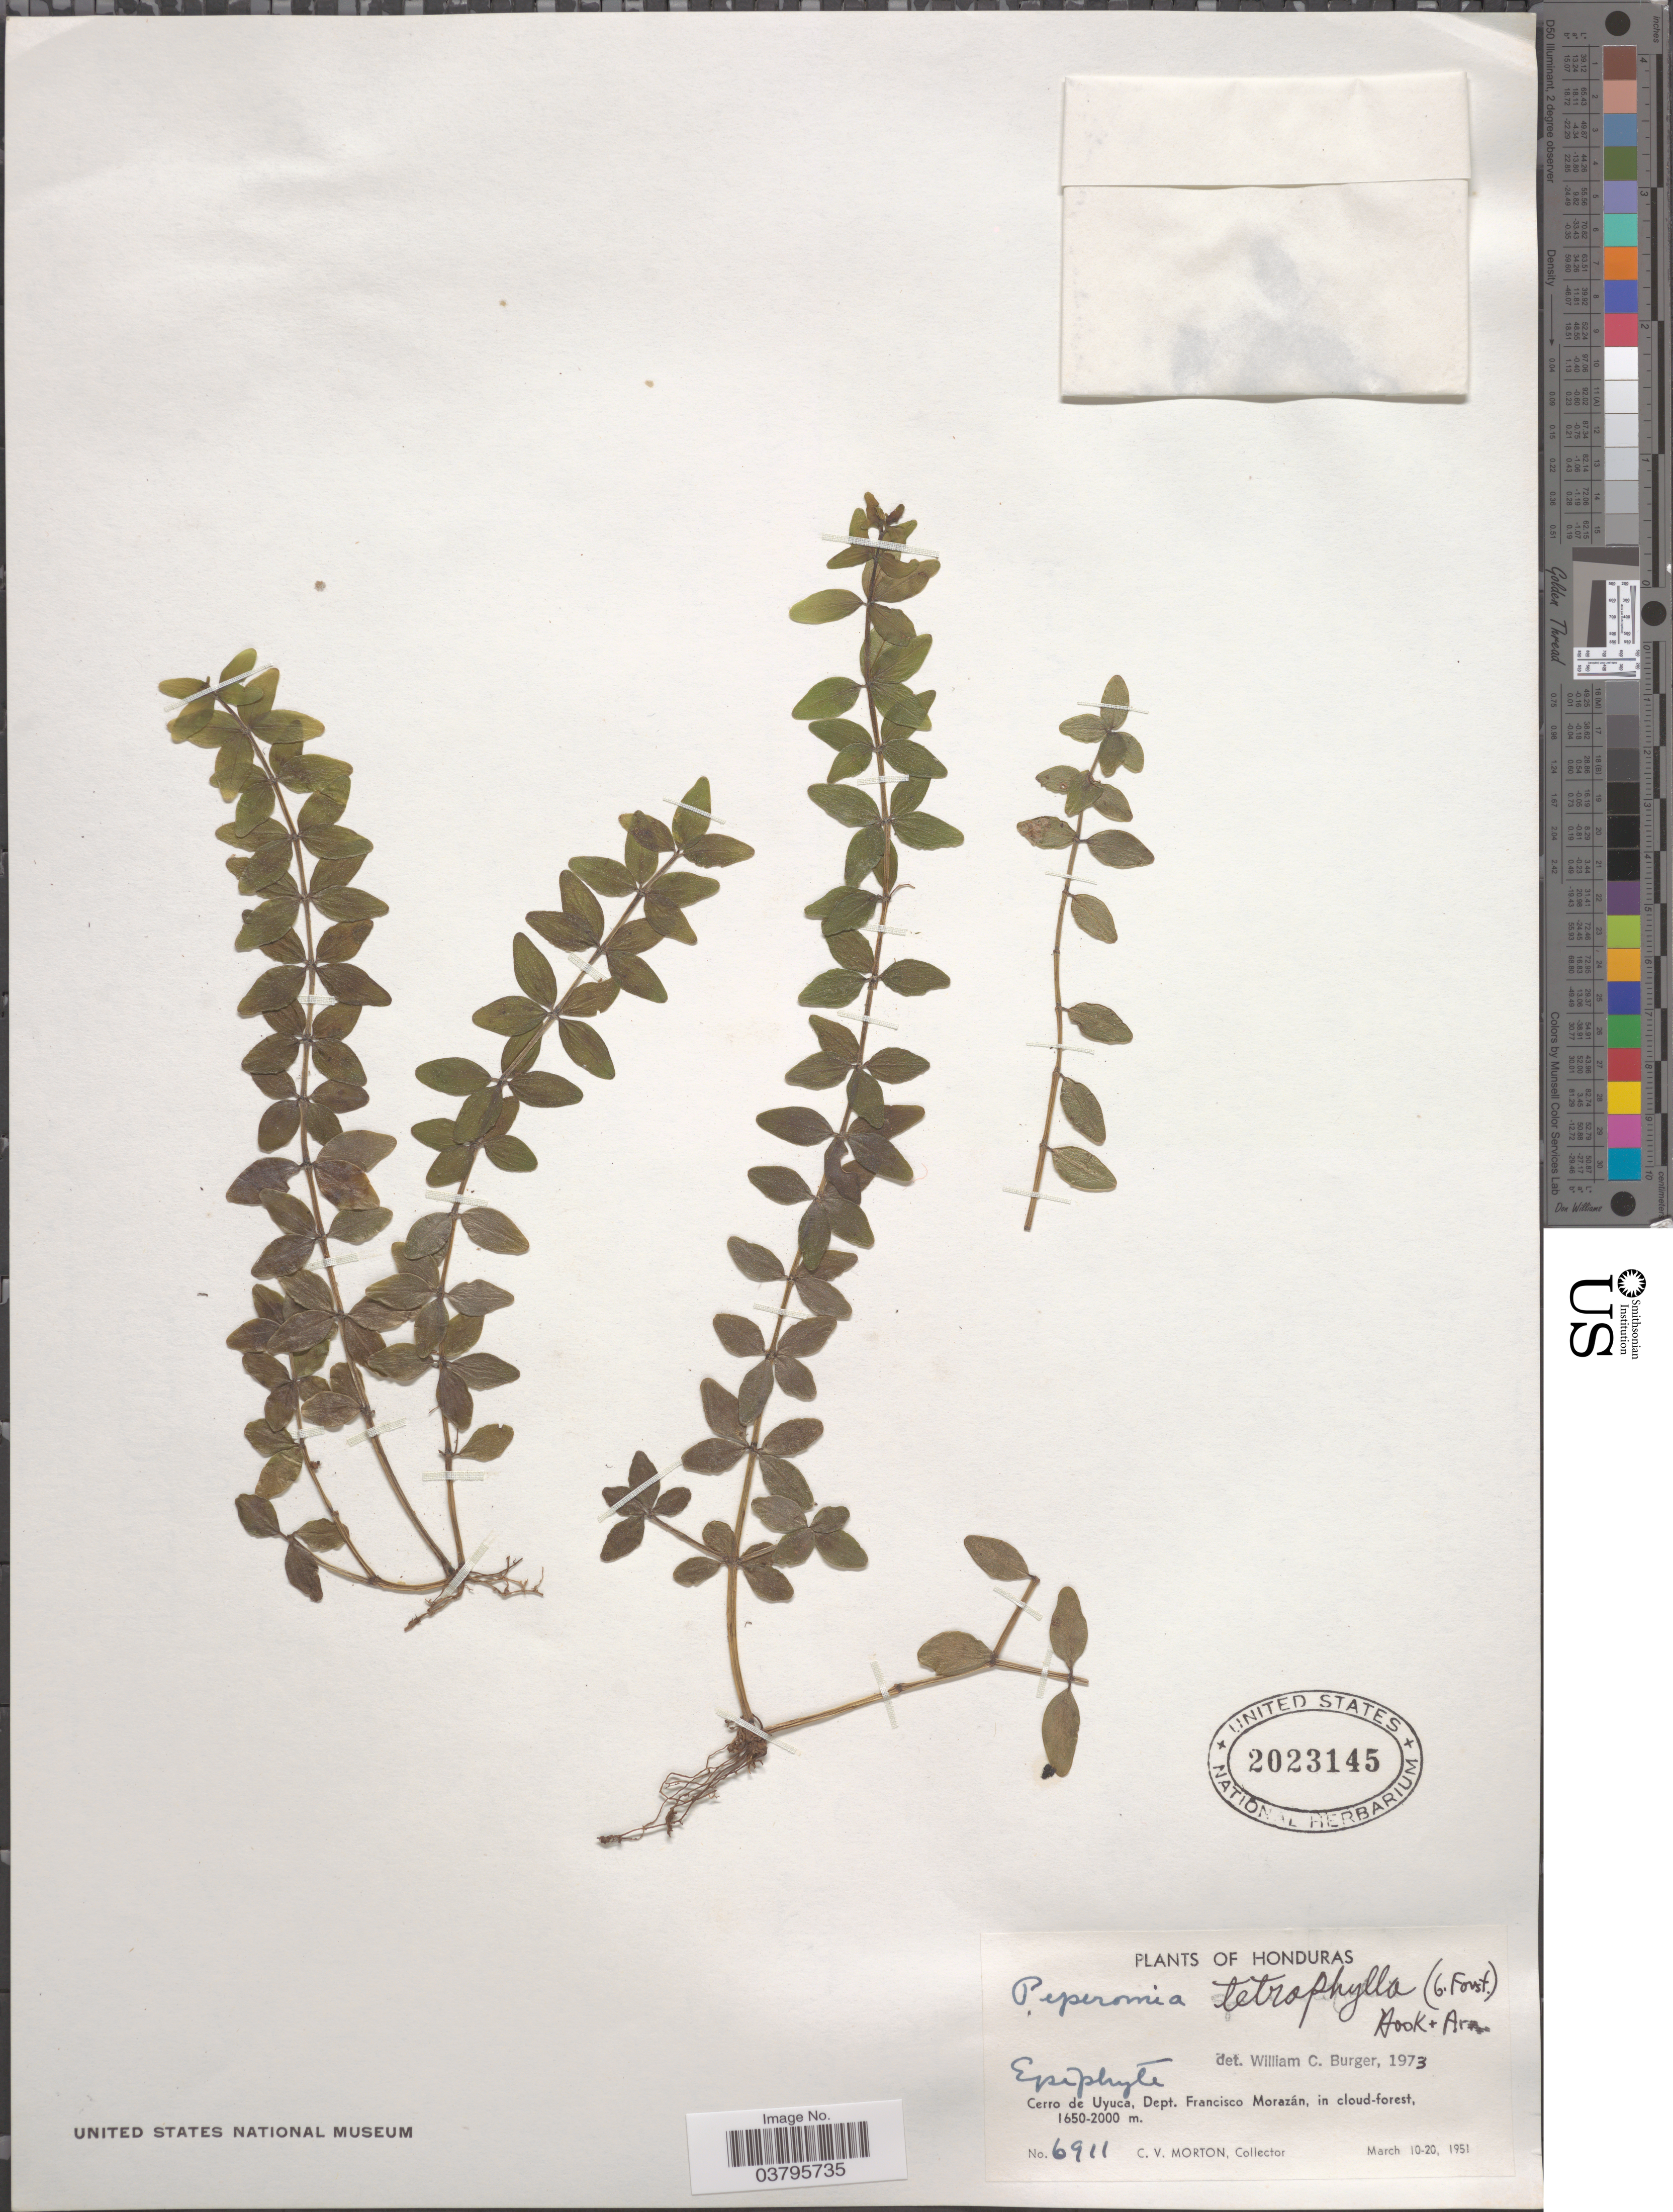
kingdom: Plantae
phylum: Tracheophyta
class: Magnoliopsida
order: Piperales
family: Piperaceae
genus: Peperomia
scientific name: Peperomia tetraphylla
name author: (G. Forst.) Hook. & Arn.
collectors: C. V. Morton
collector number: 6911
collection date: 1951-03-10/1951-03-20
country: Honduras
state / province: Fco. Morazán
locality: Cerro de Uyuca, Dept. Francisco Morazán.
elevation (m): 1650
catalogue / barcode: US 2023145